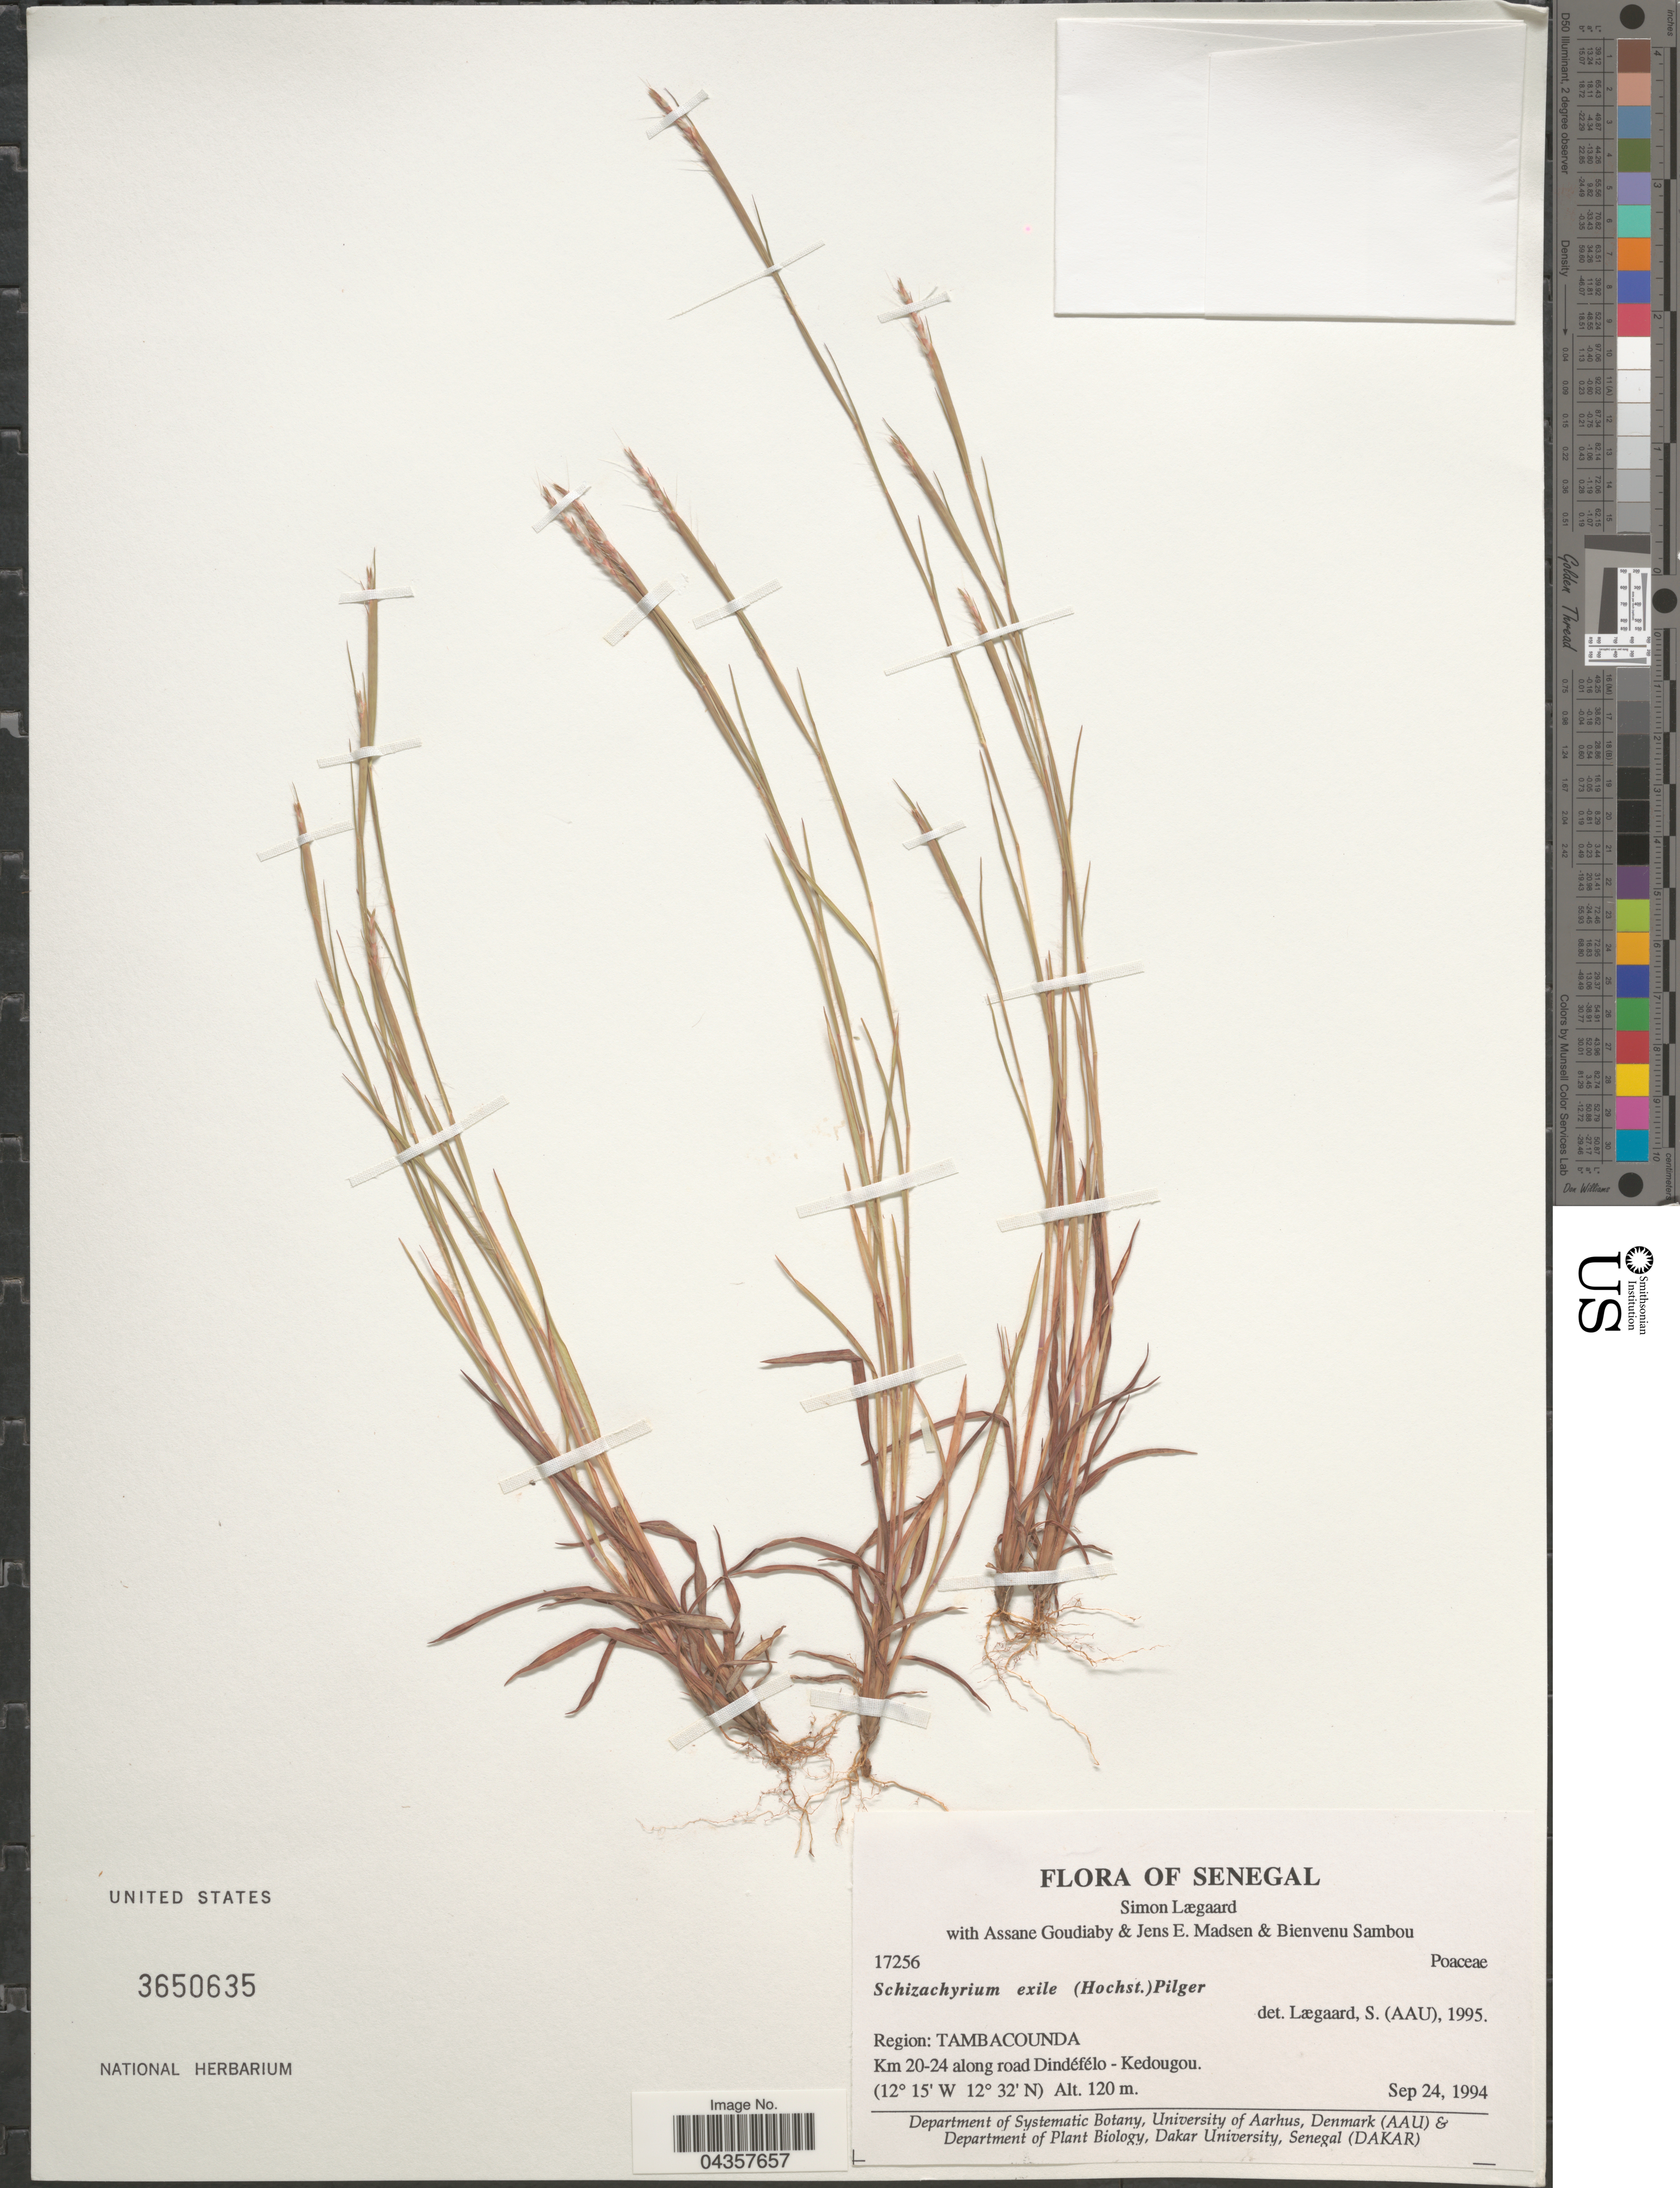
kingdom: Plantae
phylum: Tracheophyta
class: Liliopsida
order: Poales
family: Poaceae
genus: Schizachyrium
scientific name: Schizachyrium exile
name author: (Hochst.) Pilg.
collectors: S. Lægaard, A. Goudiaby, J. E. Madsen & B. Sambou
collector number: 17256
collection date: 1994-09-24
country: Senegal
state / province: Tambacounda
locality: Region: Tambacounda. Km 20-24 along road Dindéfélo - Kedougou.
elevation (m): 120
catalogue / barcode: US 3650635